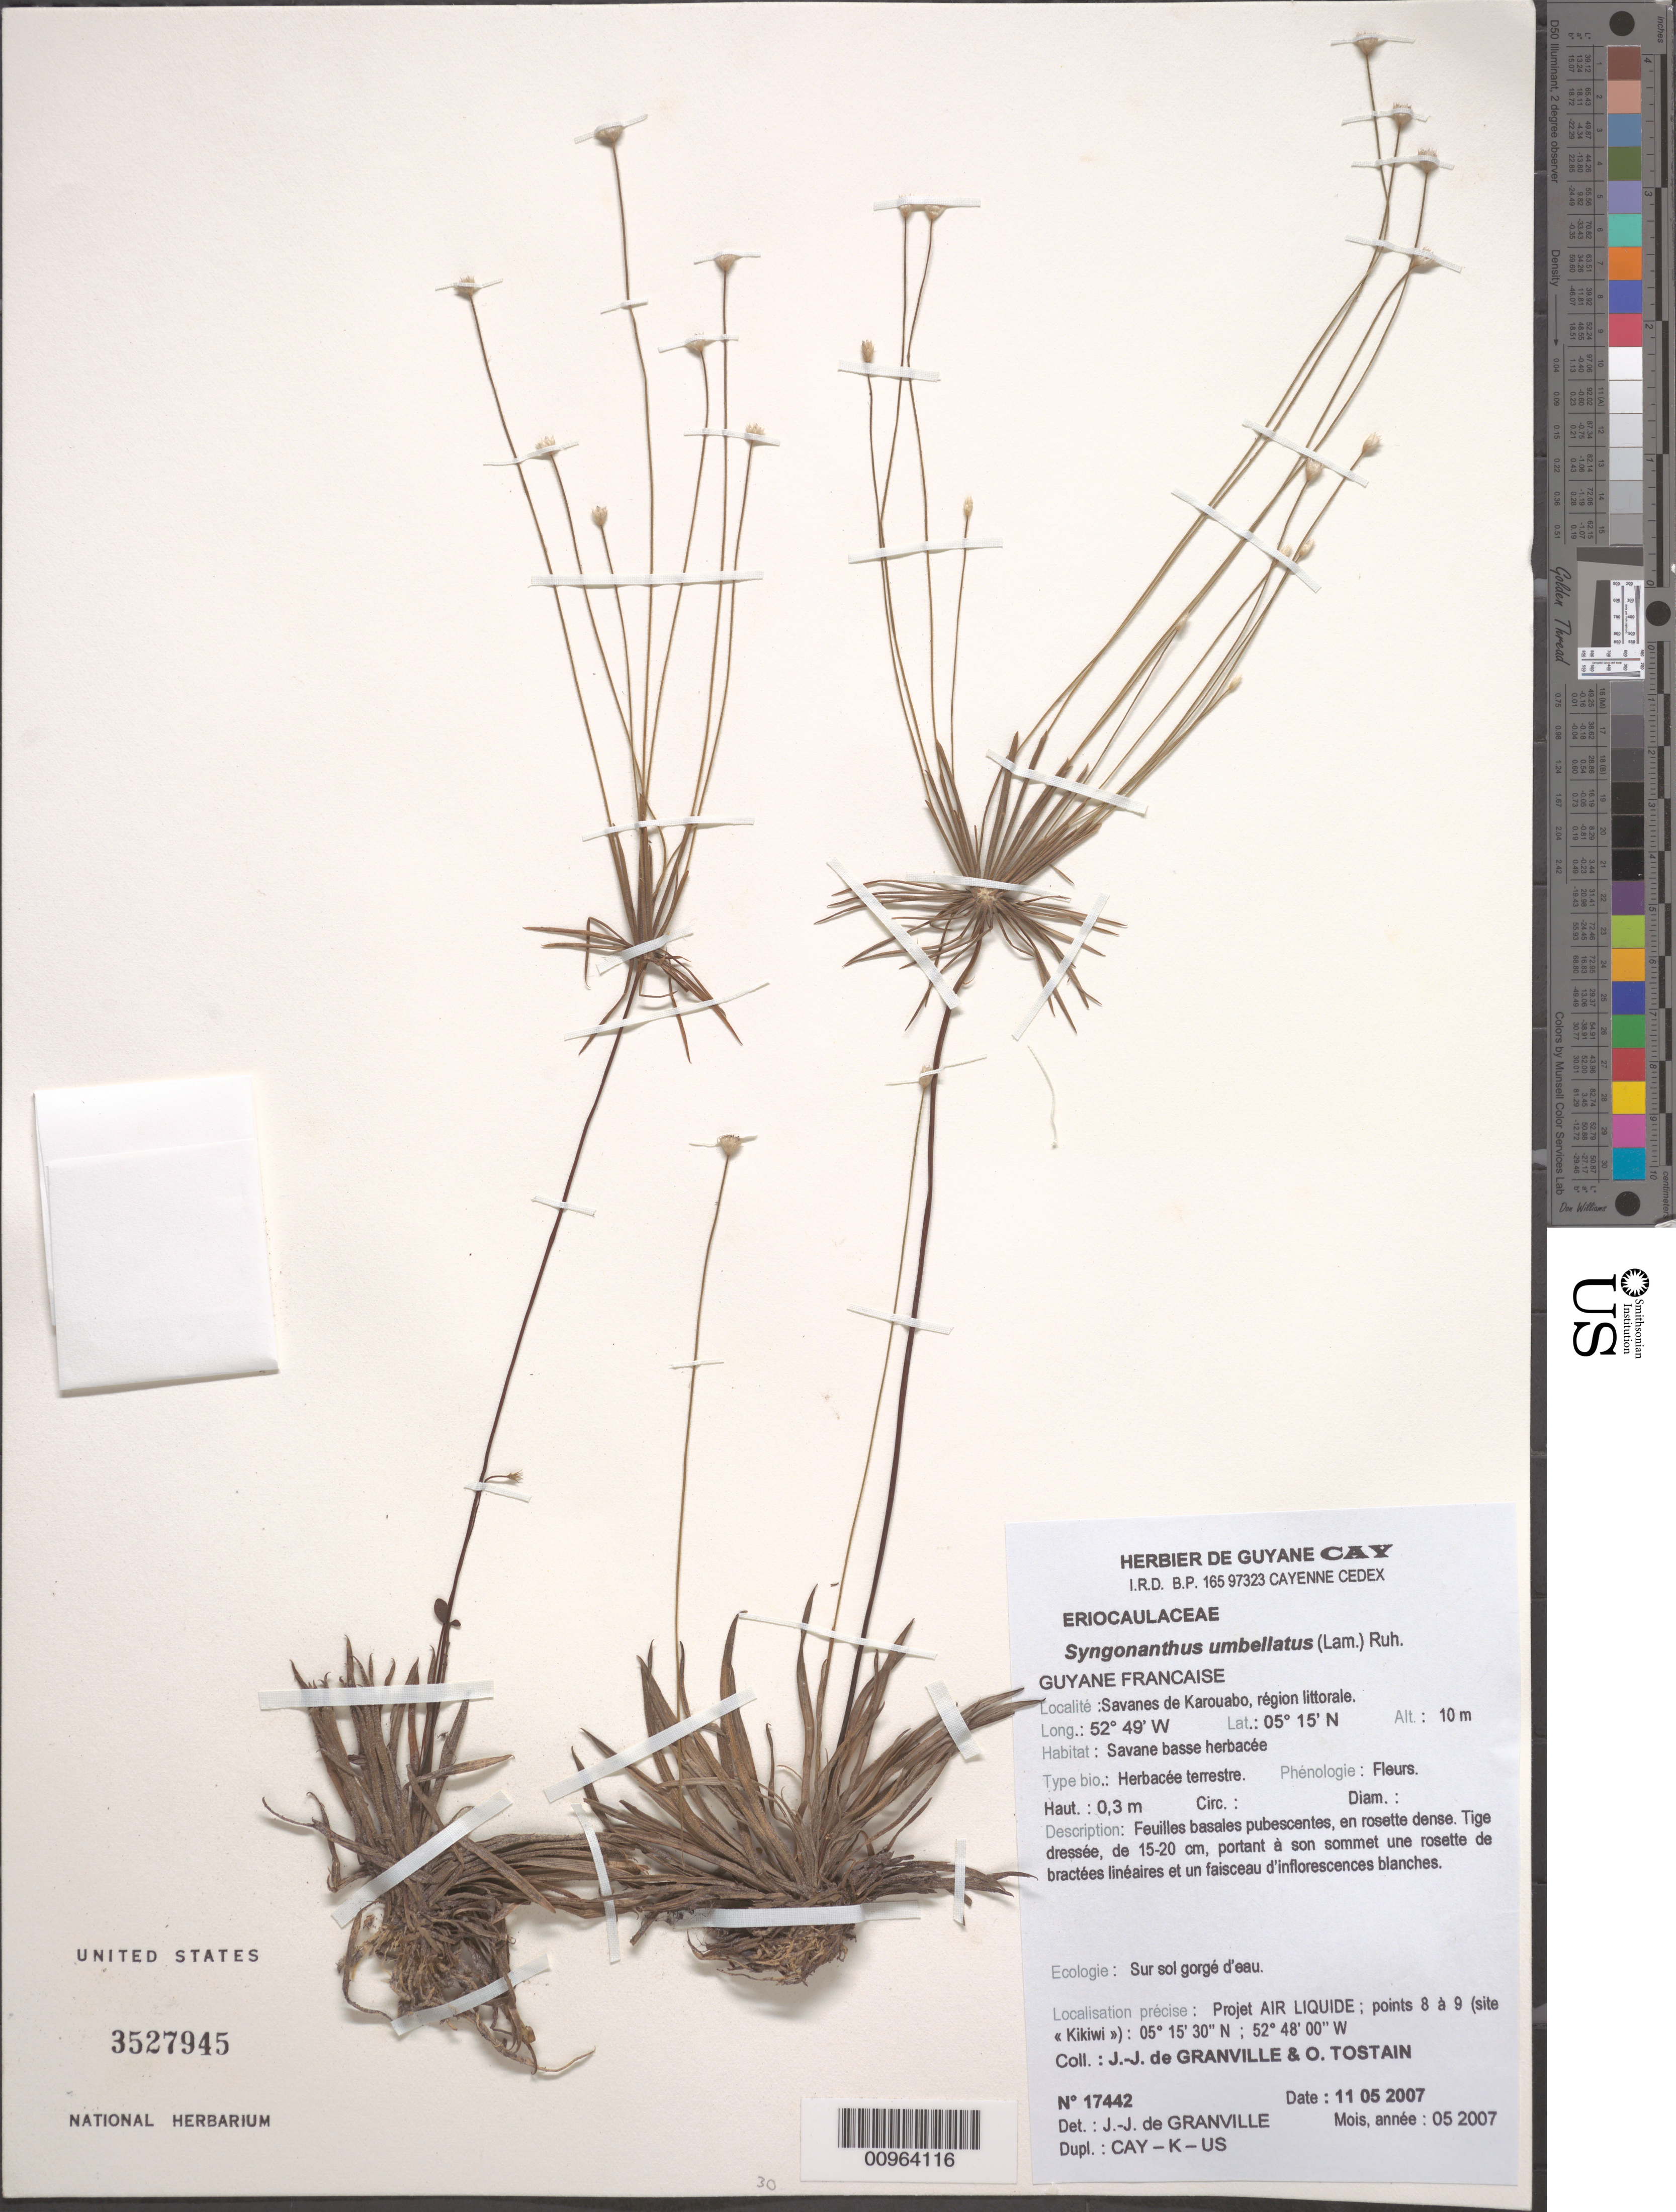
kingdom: Plantae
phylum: Tracheophyta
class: Liliopsida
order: Poales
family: Eriocaulaceae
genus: Syngonanthus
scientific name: Syngonanthus umbellatus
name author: (Lam.) Ruhland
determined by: Granville, J. J. de, (CAY), Institut de Recherche pour le Developpement (IRD) (FRENCH GUIANA)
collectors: J.-J. de Granville & O. Tostain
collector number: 17442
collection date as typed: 11-May-07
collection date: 2007-05-11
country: French Guiana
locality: Savanes de Karouabo. Projet AIR LIQUIDE; points 8 a 9 (site "Kikiwi")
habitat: Region littorale. Savane basse herbacee. Sur sol groge d'eau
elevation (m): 10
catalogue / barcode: US 3527945